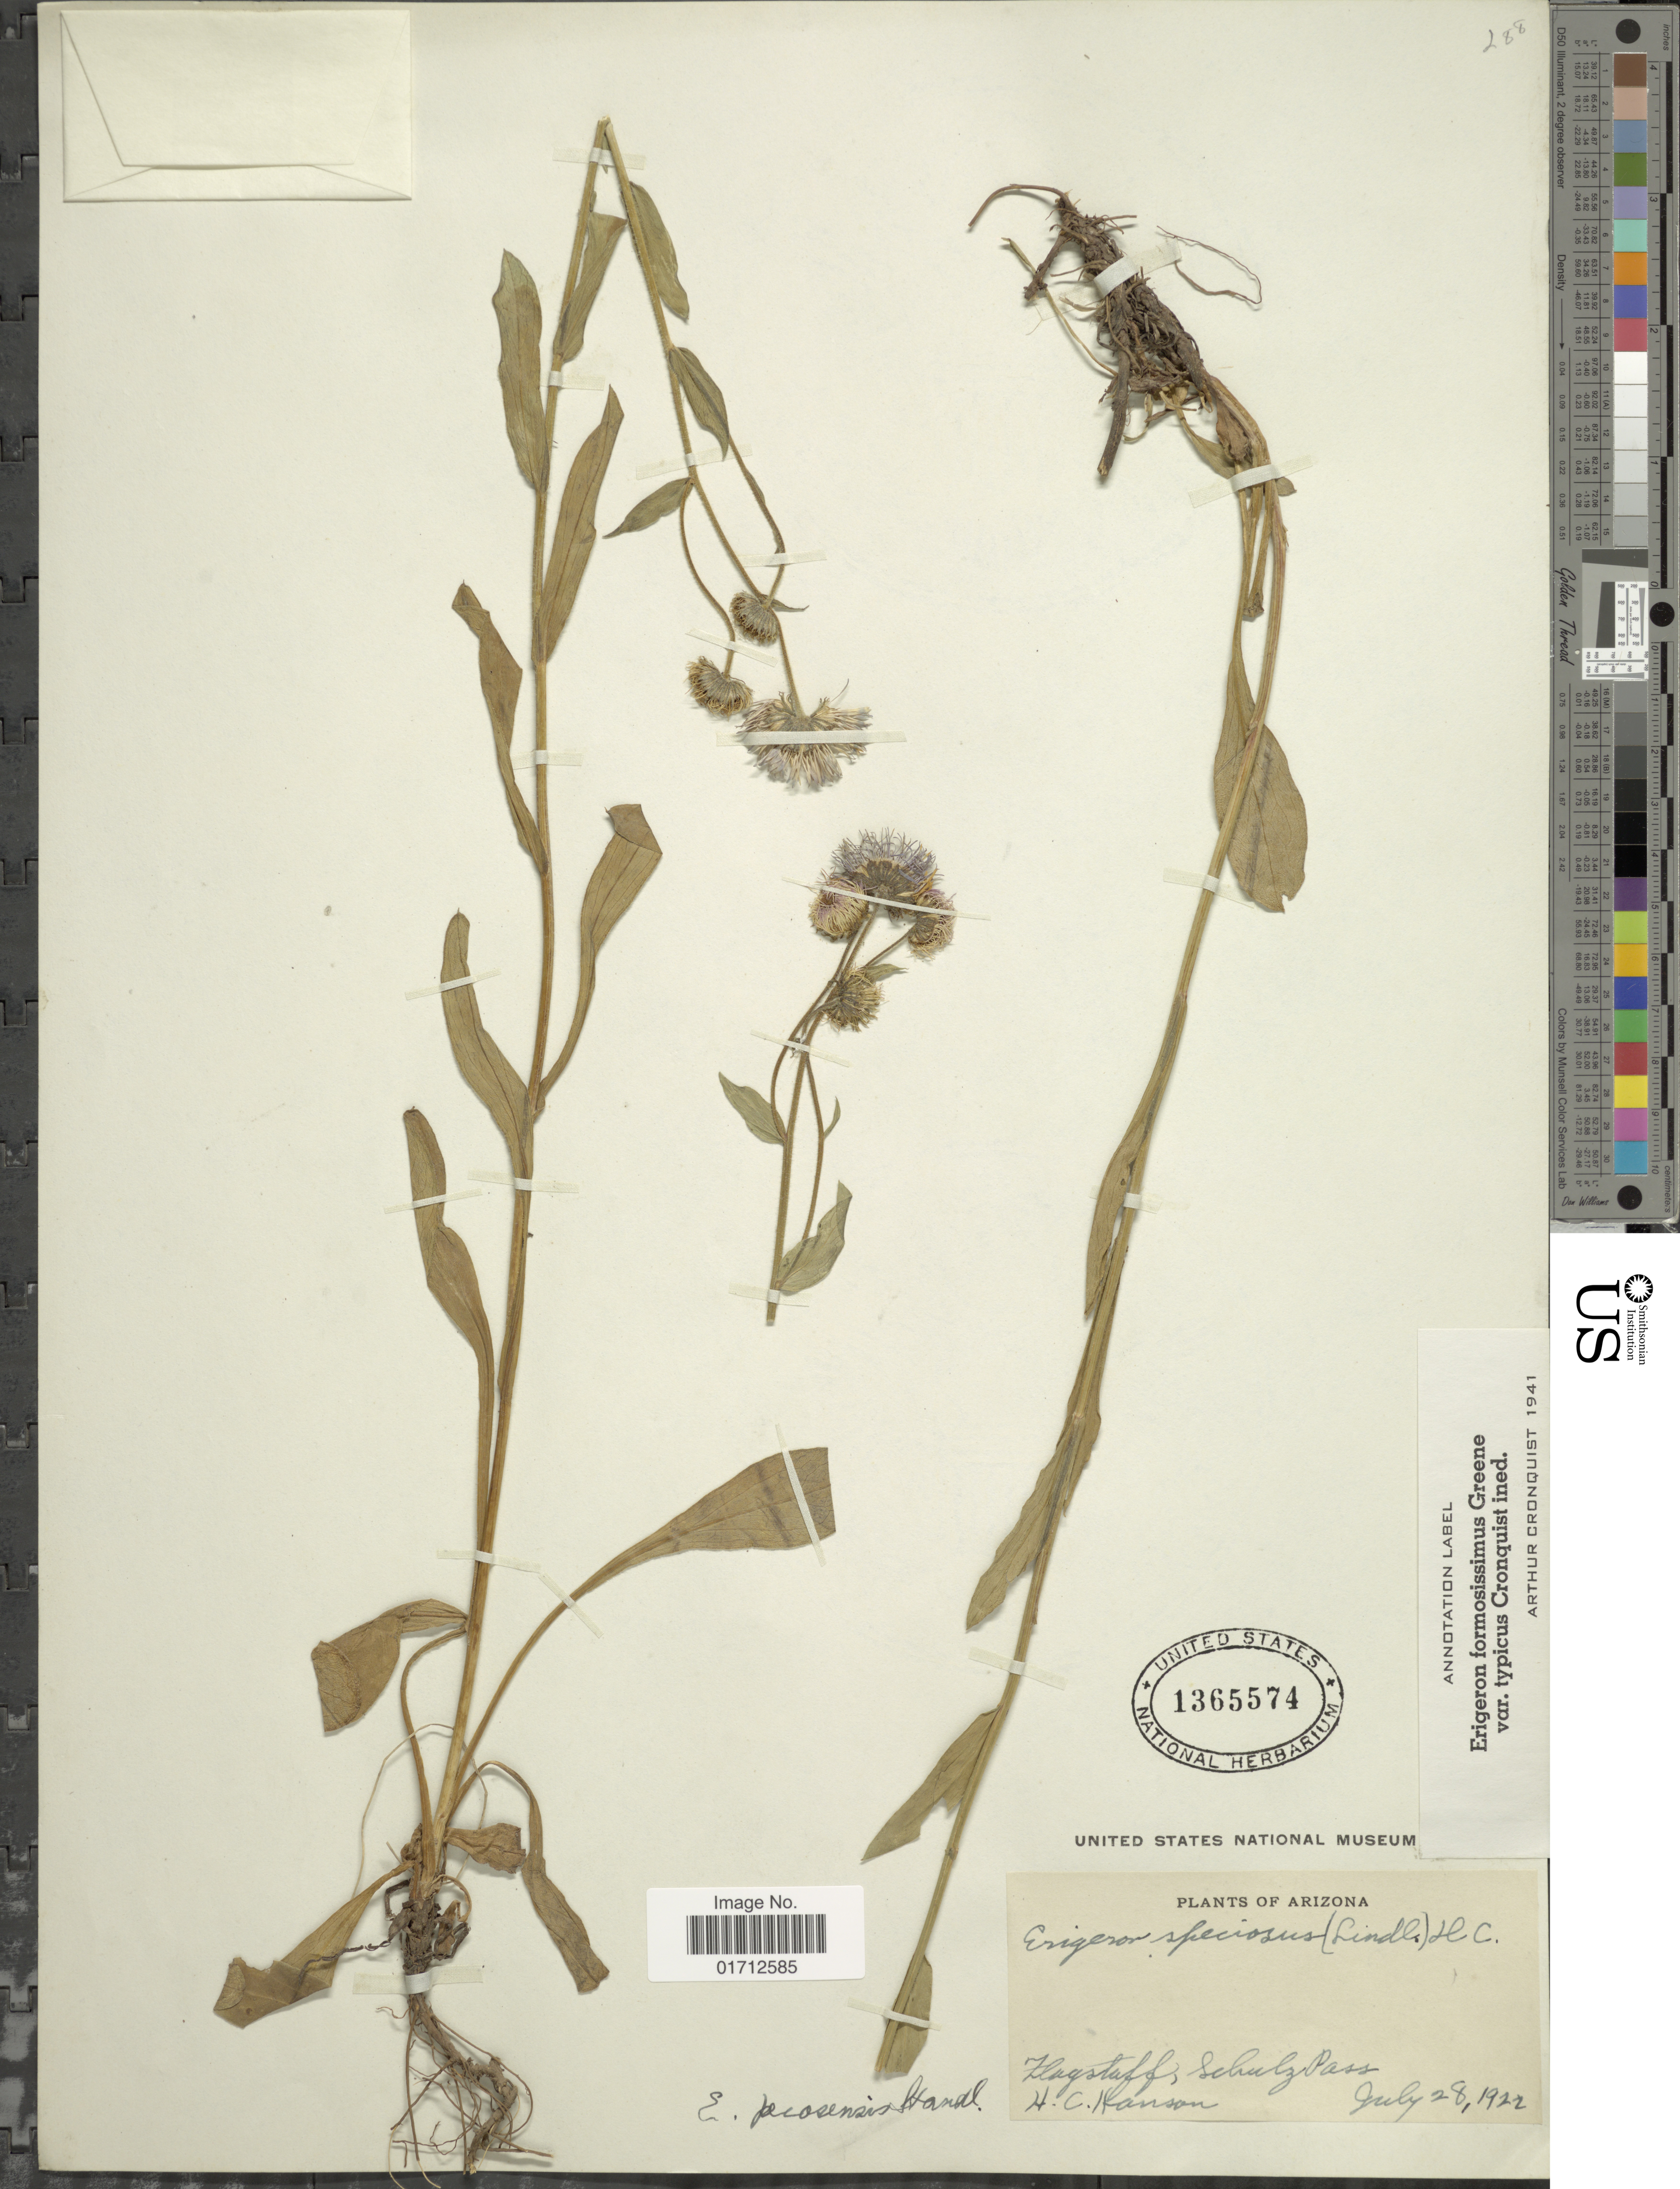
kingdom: Plantae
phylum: Tracheophyta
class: Magnoliopsida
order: Asterales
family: Asteraceae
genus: Erigeron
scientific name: Erigeron formosissimus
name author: Greene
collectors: H. Hanson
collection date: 1922-07-28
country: United States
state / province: Arizona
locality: Flagstaaf, Schulz Pass.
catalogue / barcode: US 1365574